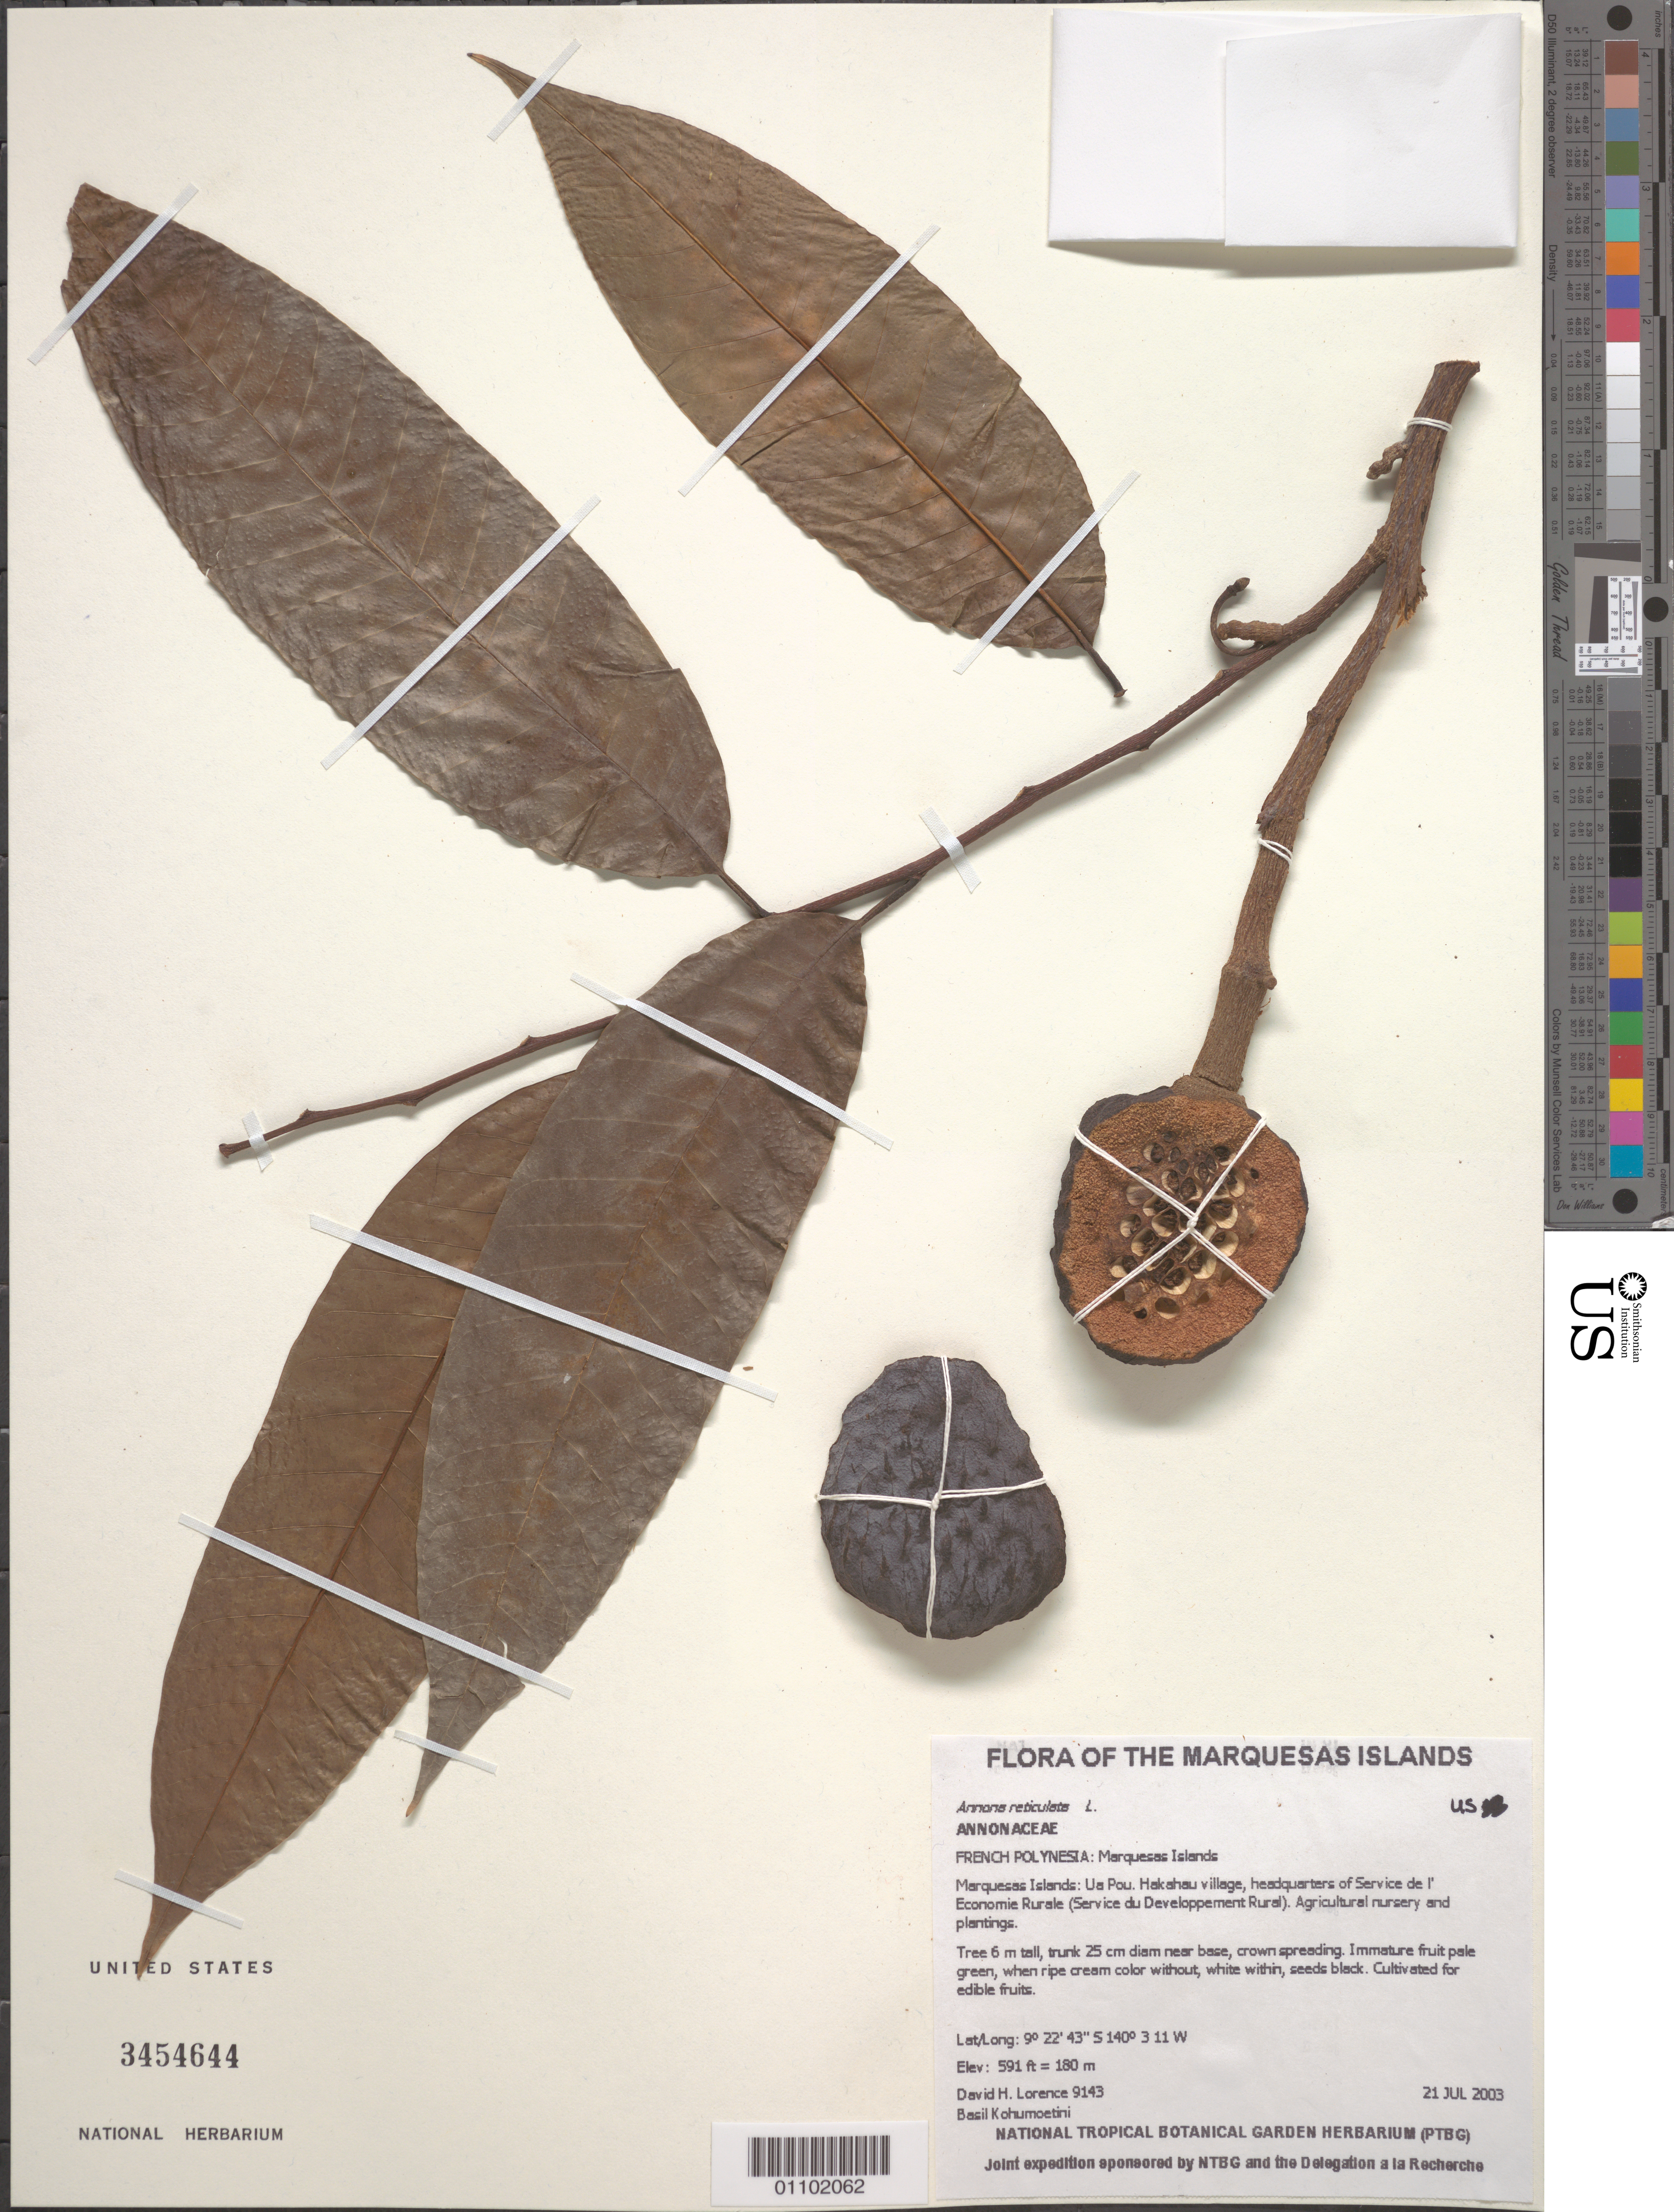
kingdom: Plantae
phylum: Tracheophyta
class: Magnoliopsida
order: Magnoliales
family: Annonaceae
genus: Annona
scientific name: Annona reticulata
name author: L.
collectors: D. Lorence & B. Kohumoetini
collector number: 9143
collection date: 2003-07-21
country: French Polynesia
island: Ua Pou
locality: Hakahau village, headquarters of Service de L'Economie Rurale (Service du Developpement Rural)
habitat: Agricultural nursery and plantings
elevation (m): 180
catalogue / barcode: US 3454644